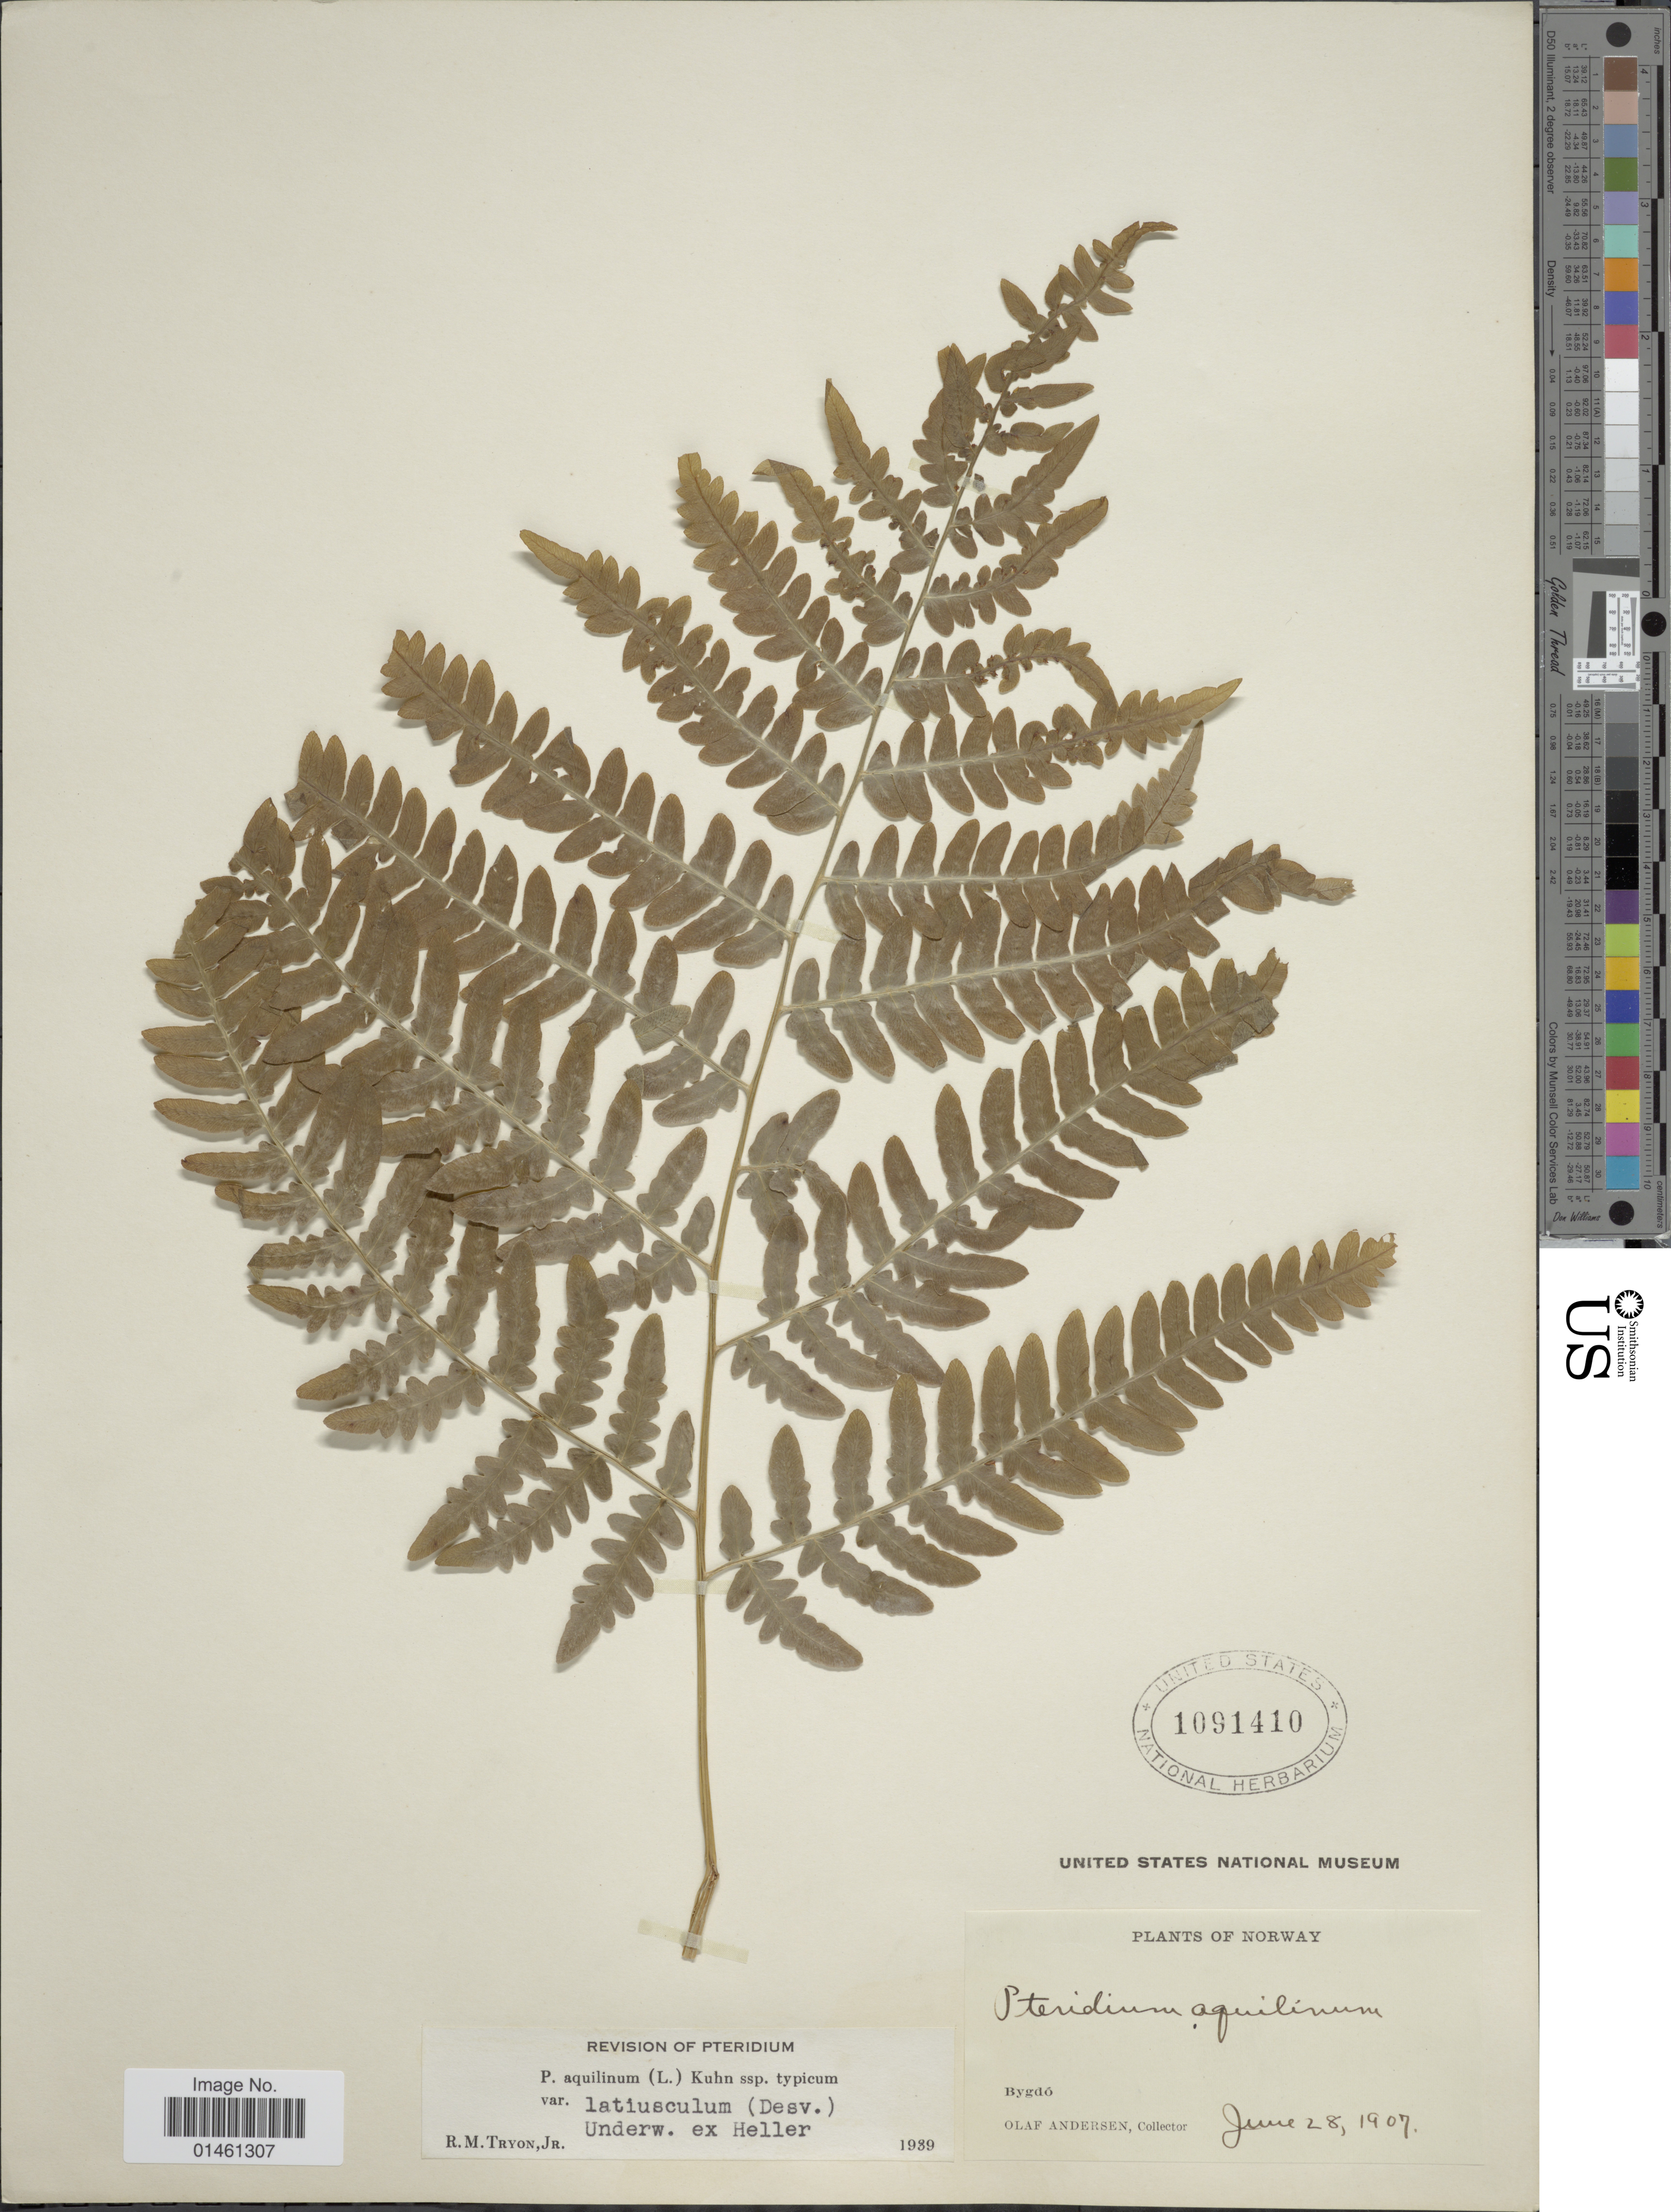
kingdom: Plantae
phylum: Tracheophyta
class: Polypodiopsida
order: Polypodiales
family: Dennstaedtiaceae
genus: Pteridium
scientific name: Pteridium aquilinum var. latiusculum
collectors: O. Andersen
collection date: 1907-06-28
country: Norway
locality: Norway, Bygdo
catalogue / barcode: US 1091410